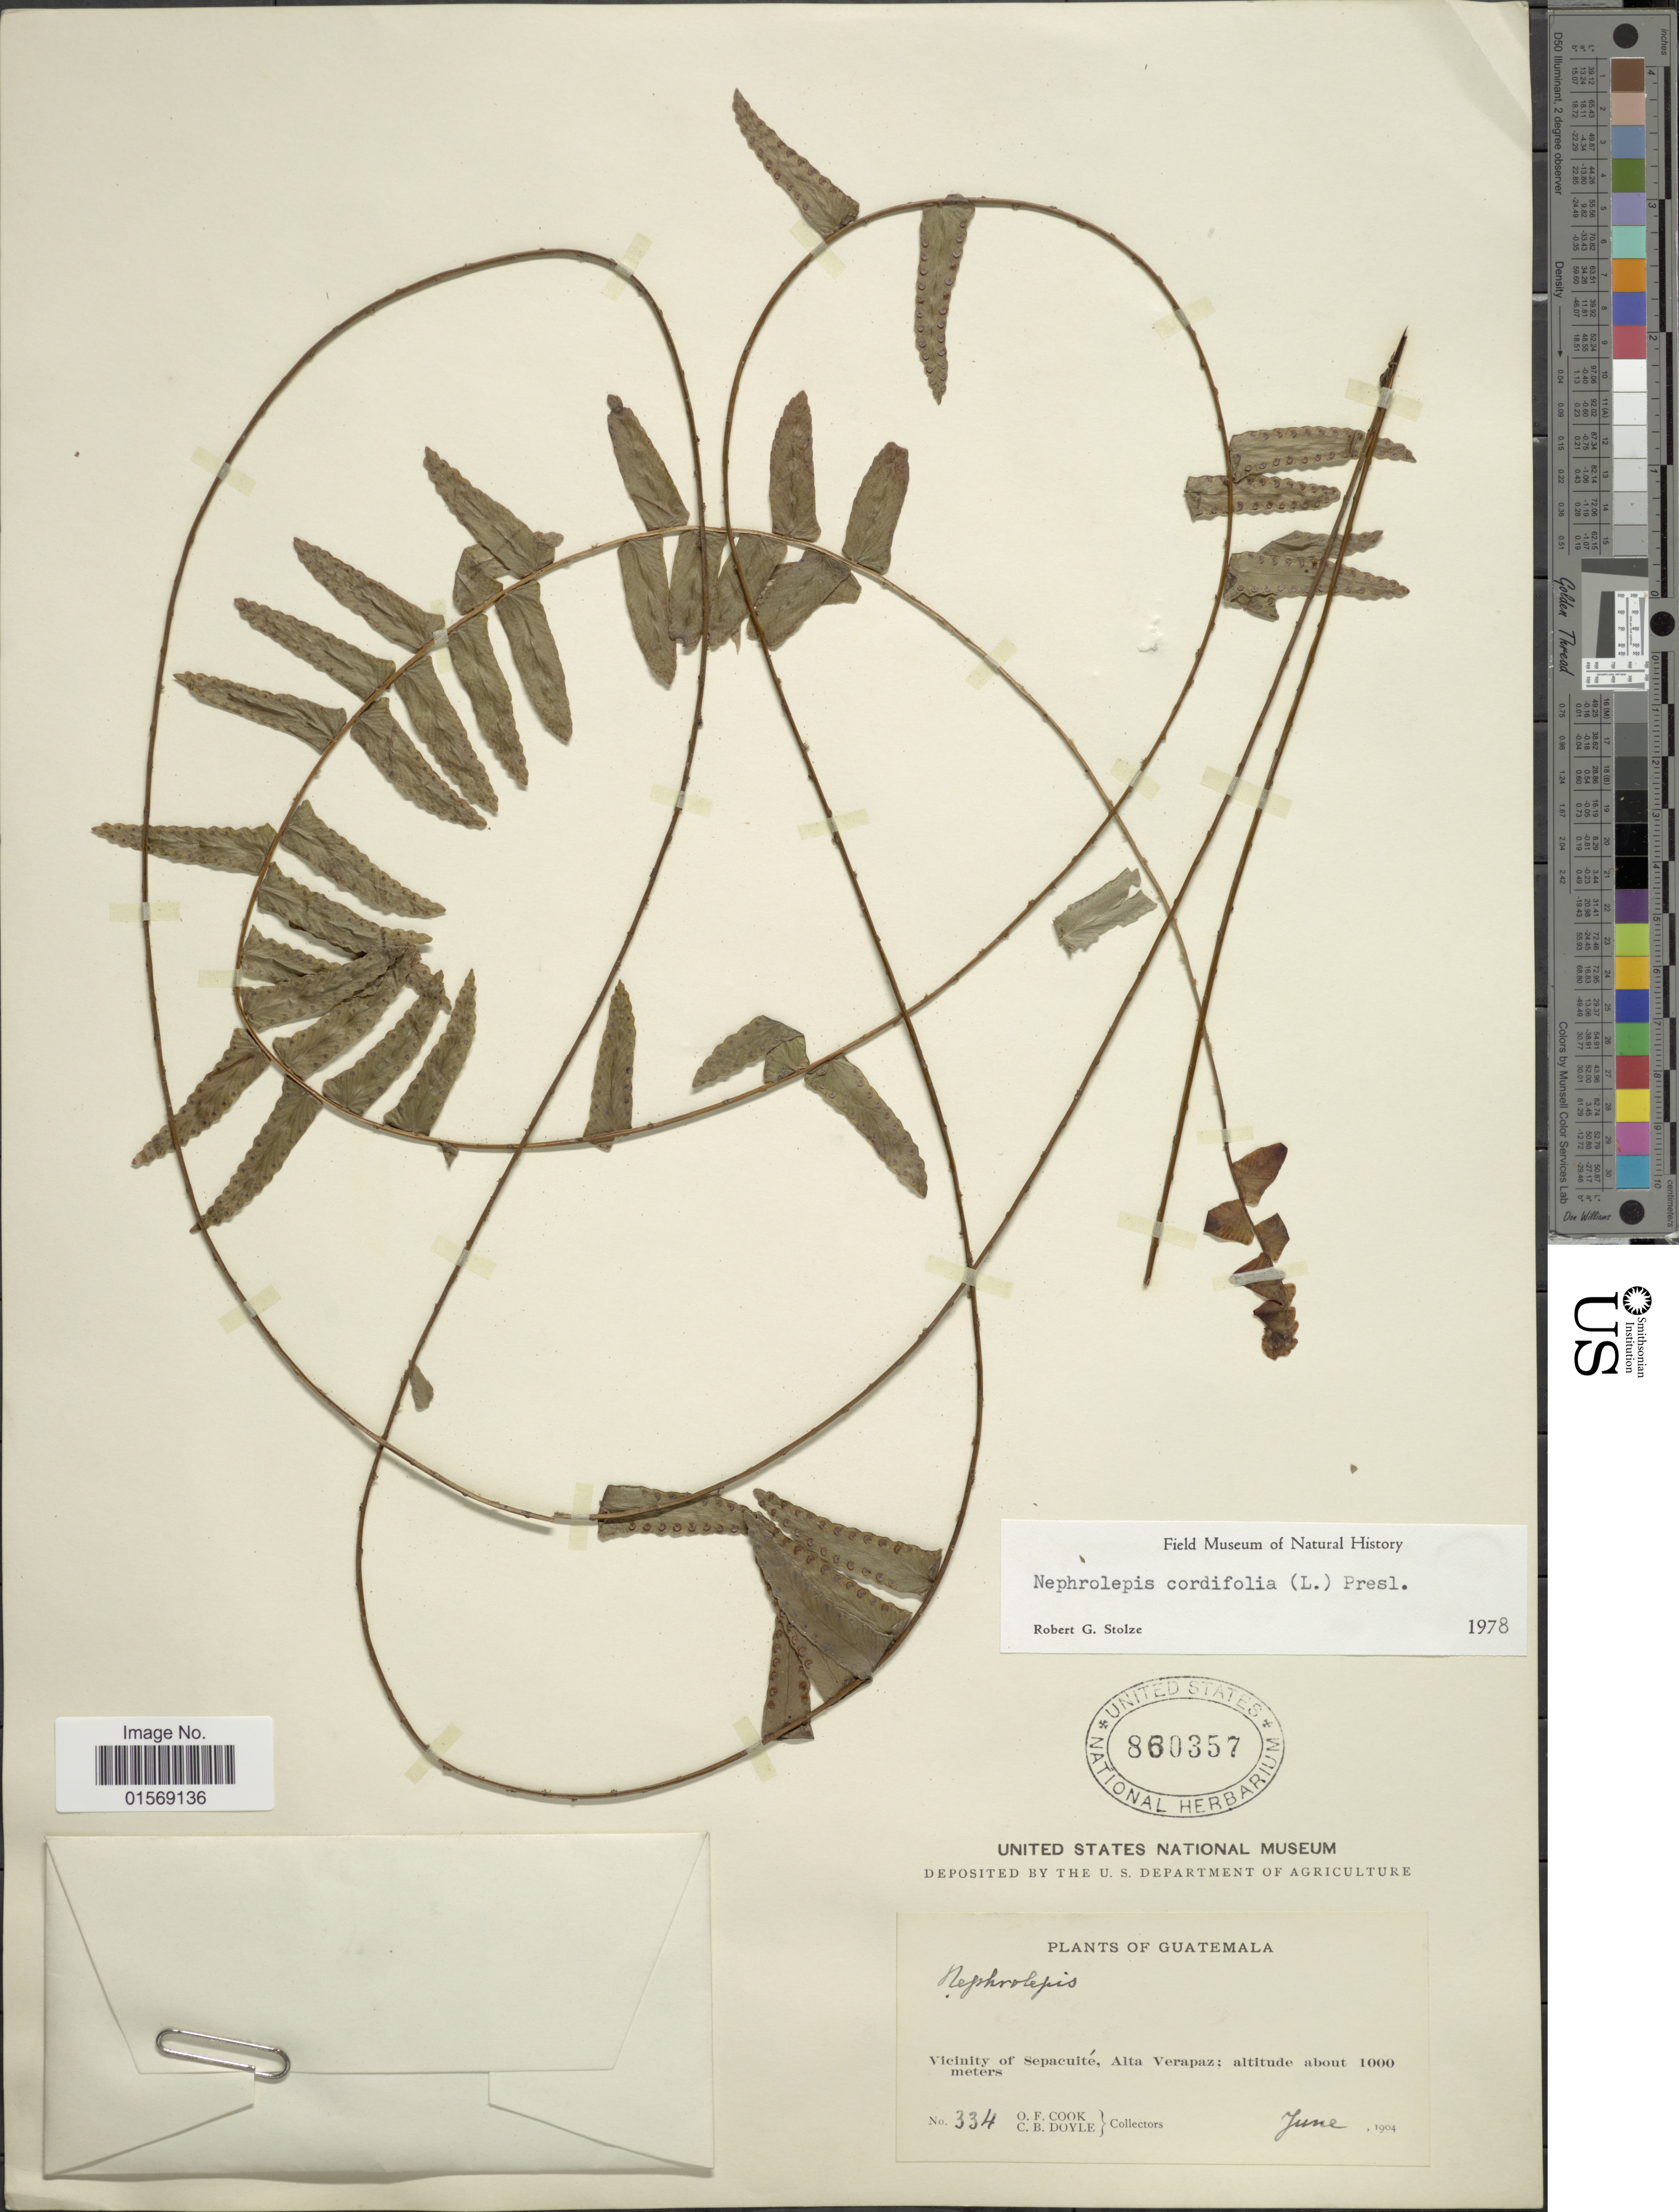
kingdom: Plantae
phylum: Tracheophyta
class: Polypodiopsida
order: Polypodiales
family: Nephrolepidaceae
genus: Nephrolepis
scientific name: Nephrolepis pendula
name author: (Raddi) J. Sm.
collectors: O. F. Cook & C. Doyle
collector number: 334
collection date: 1904-06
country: Guatemala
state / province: Alta Verapaz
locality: Guatemala. Vicinity of Sepacuite, Alta Verapaz.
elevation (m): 1000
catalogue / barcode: US 860357